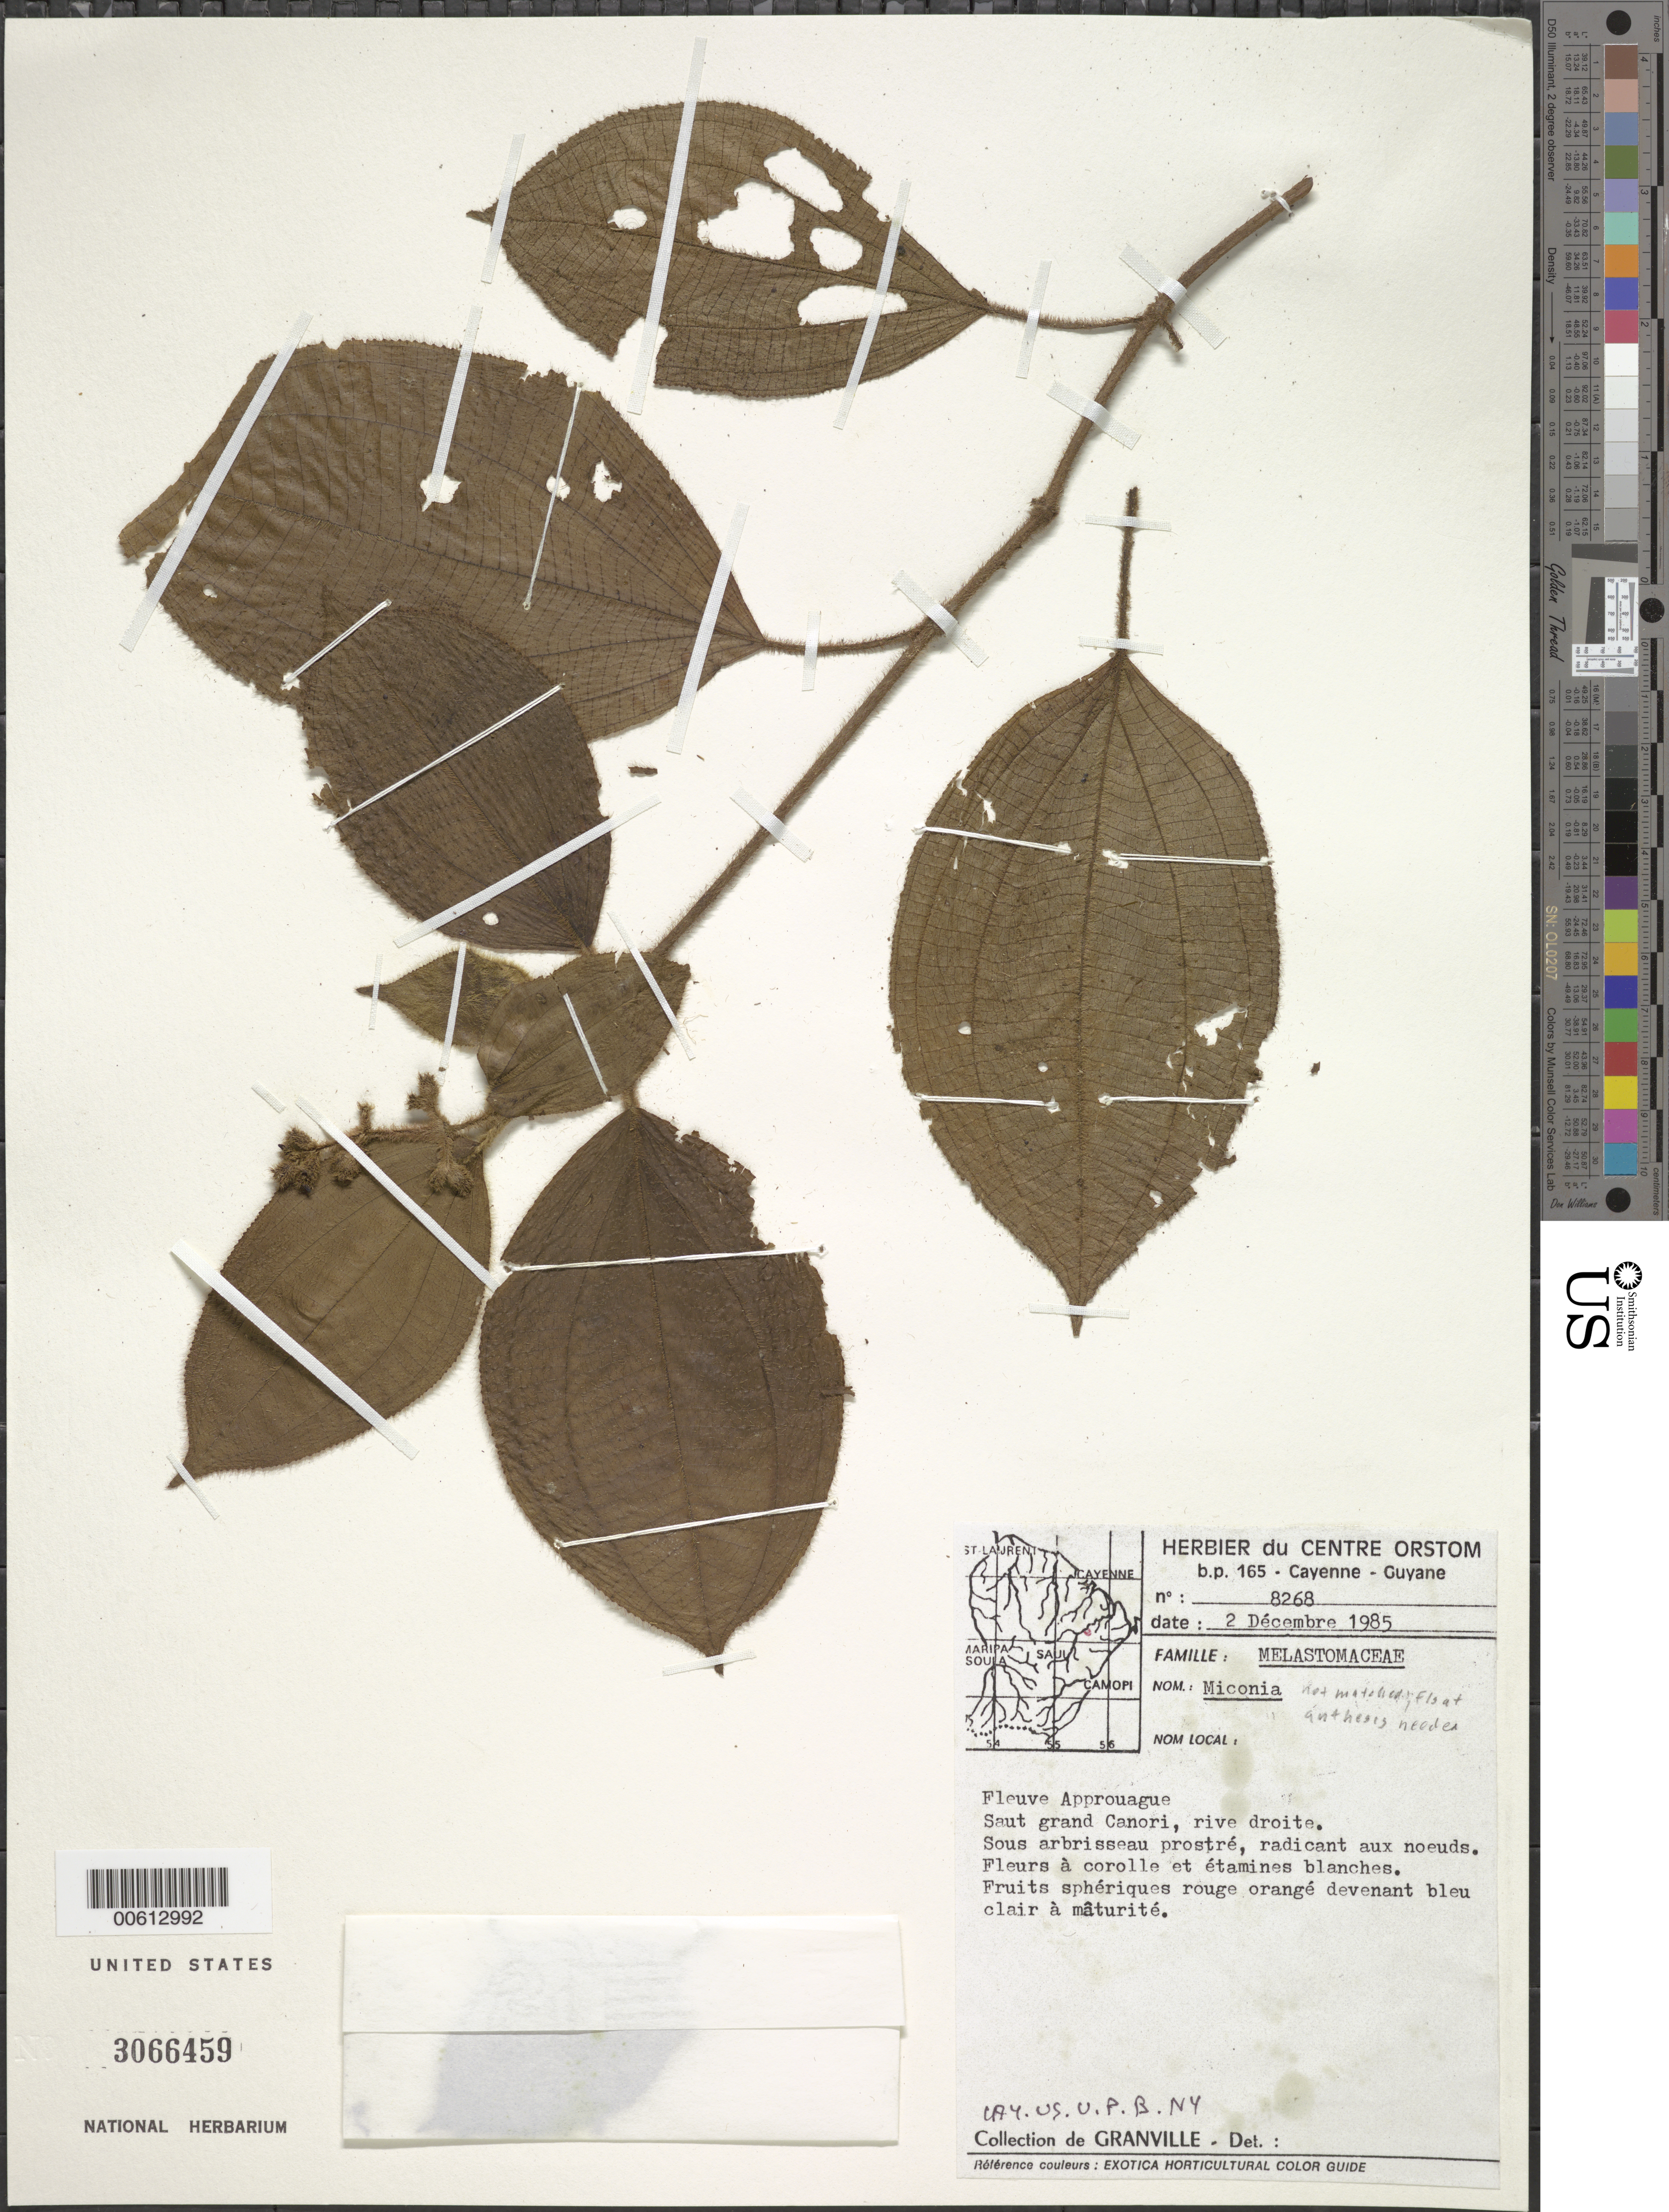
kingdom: Plantae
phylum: Tracheophyta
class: Magnoliopsida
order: Myrtales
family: Melastomataceae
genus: Miconia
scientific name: Miconia sp.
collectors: J.-J. de Granville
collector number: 8268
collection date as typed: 2-Dec-85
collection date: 1985-12-02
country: French Guiana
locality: Approuague R., Saut grand Cañori, rive droite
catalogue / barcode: US 3066459